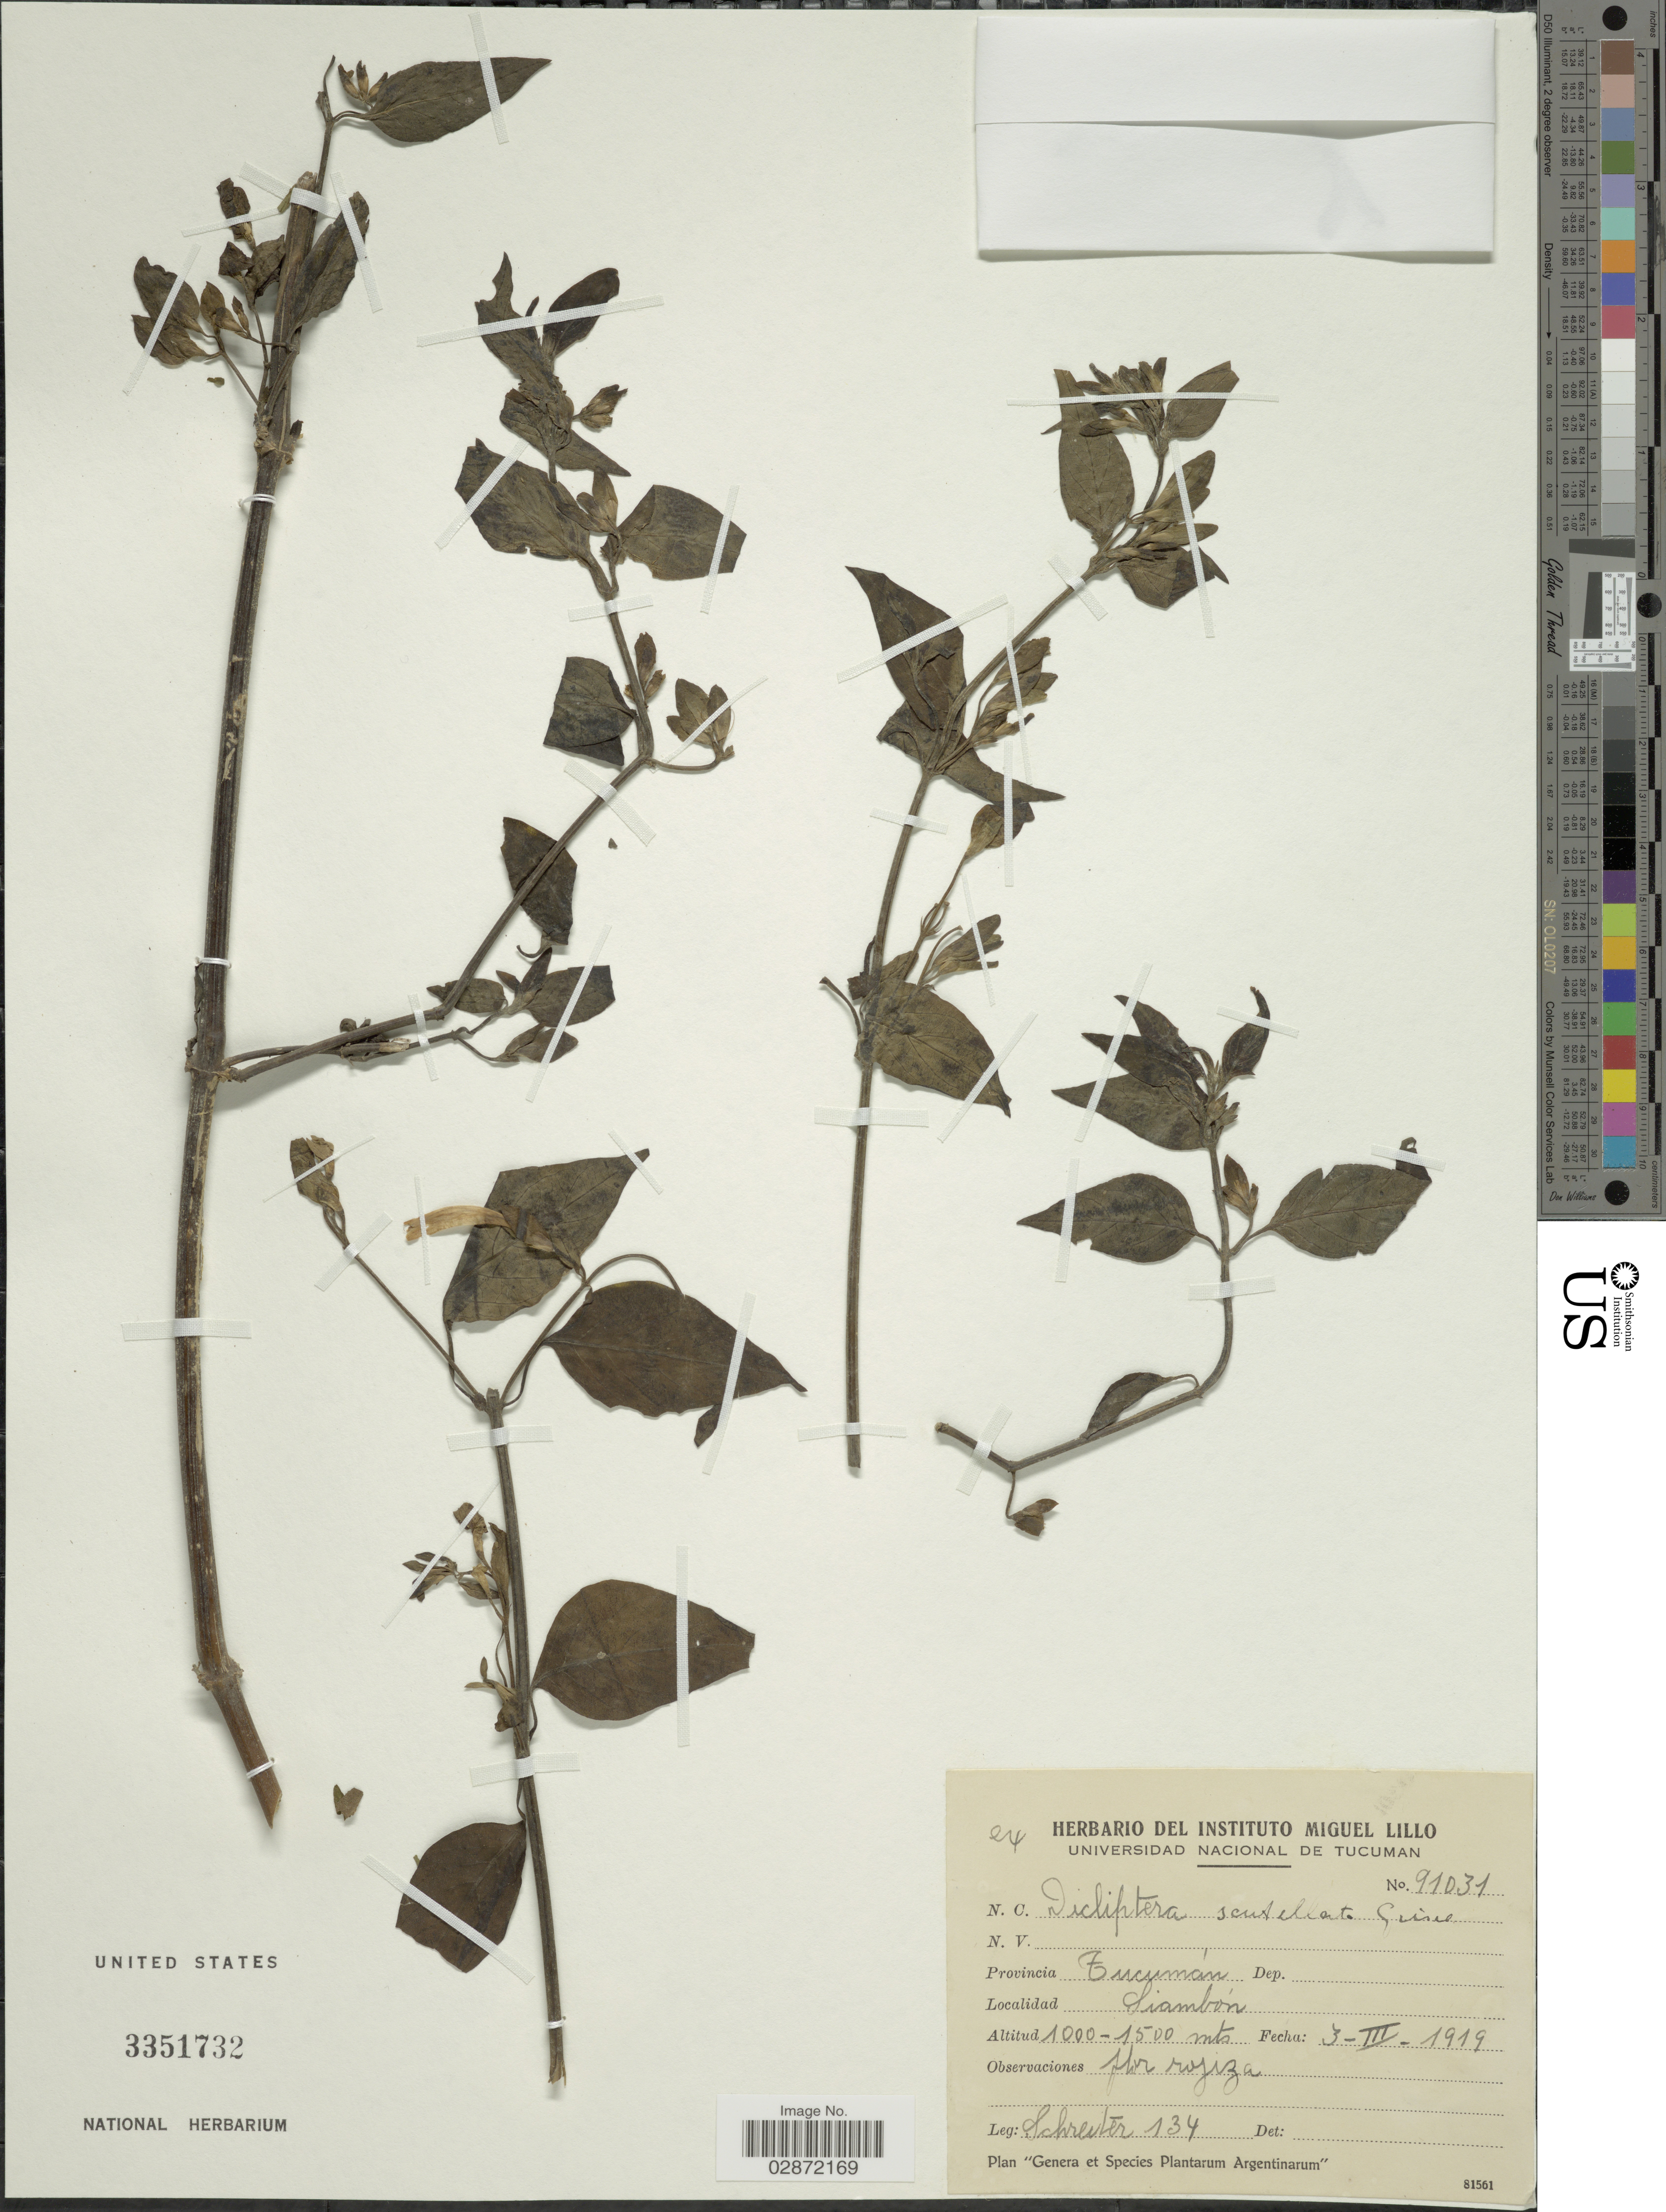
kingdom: Plantae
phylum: Tracheophyta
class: Magnoliopsida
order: Lamiales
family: Acanthaceae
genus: Dicliptera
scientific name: Dicliptera scutellata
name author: Griseb.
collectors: -. Schreiter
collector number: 134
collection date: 1919-03-03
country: Argentina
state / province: Tucuman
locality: Provincia Tucumán. Siambón.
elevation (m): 1000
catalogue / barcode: US 3351732